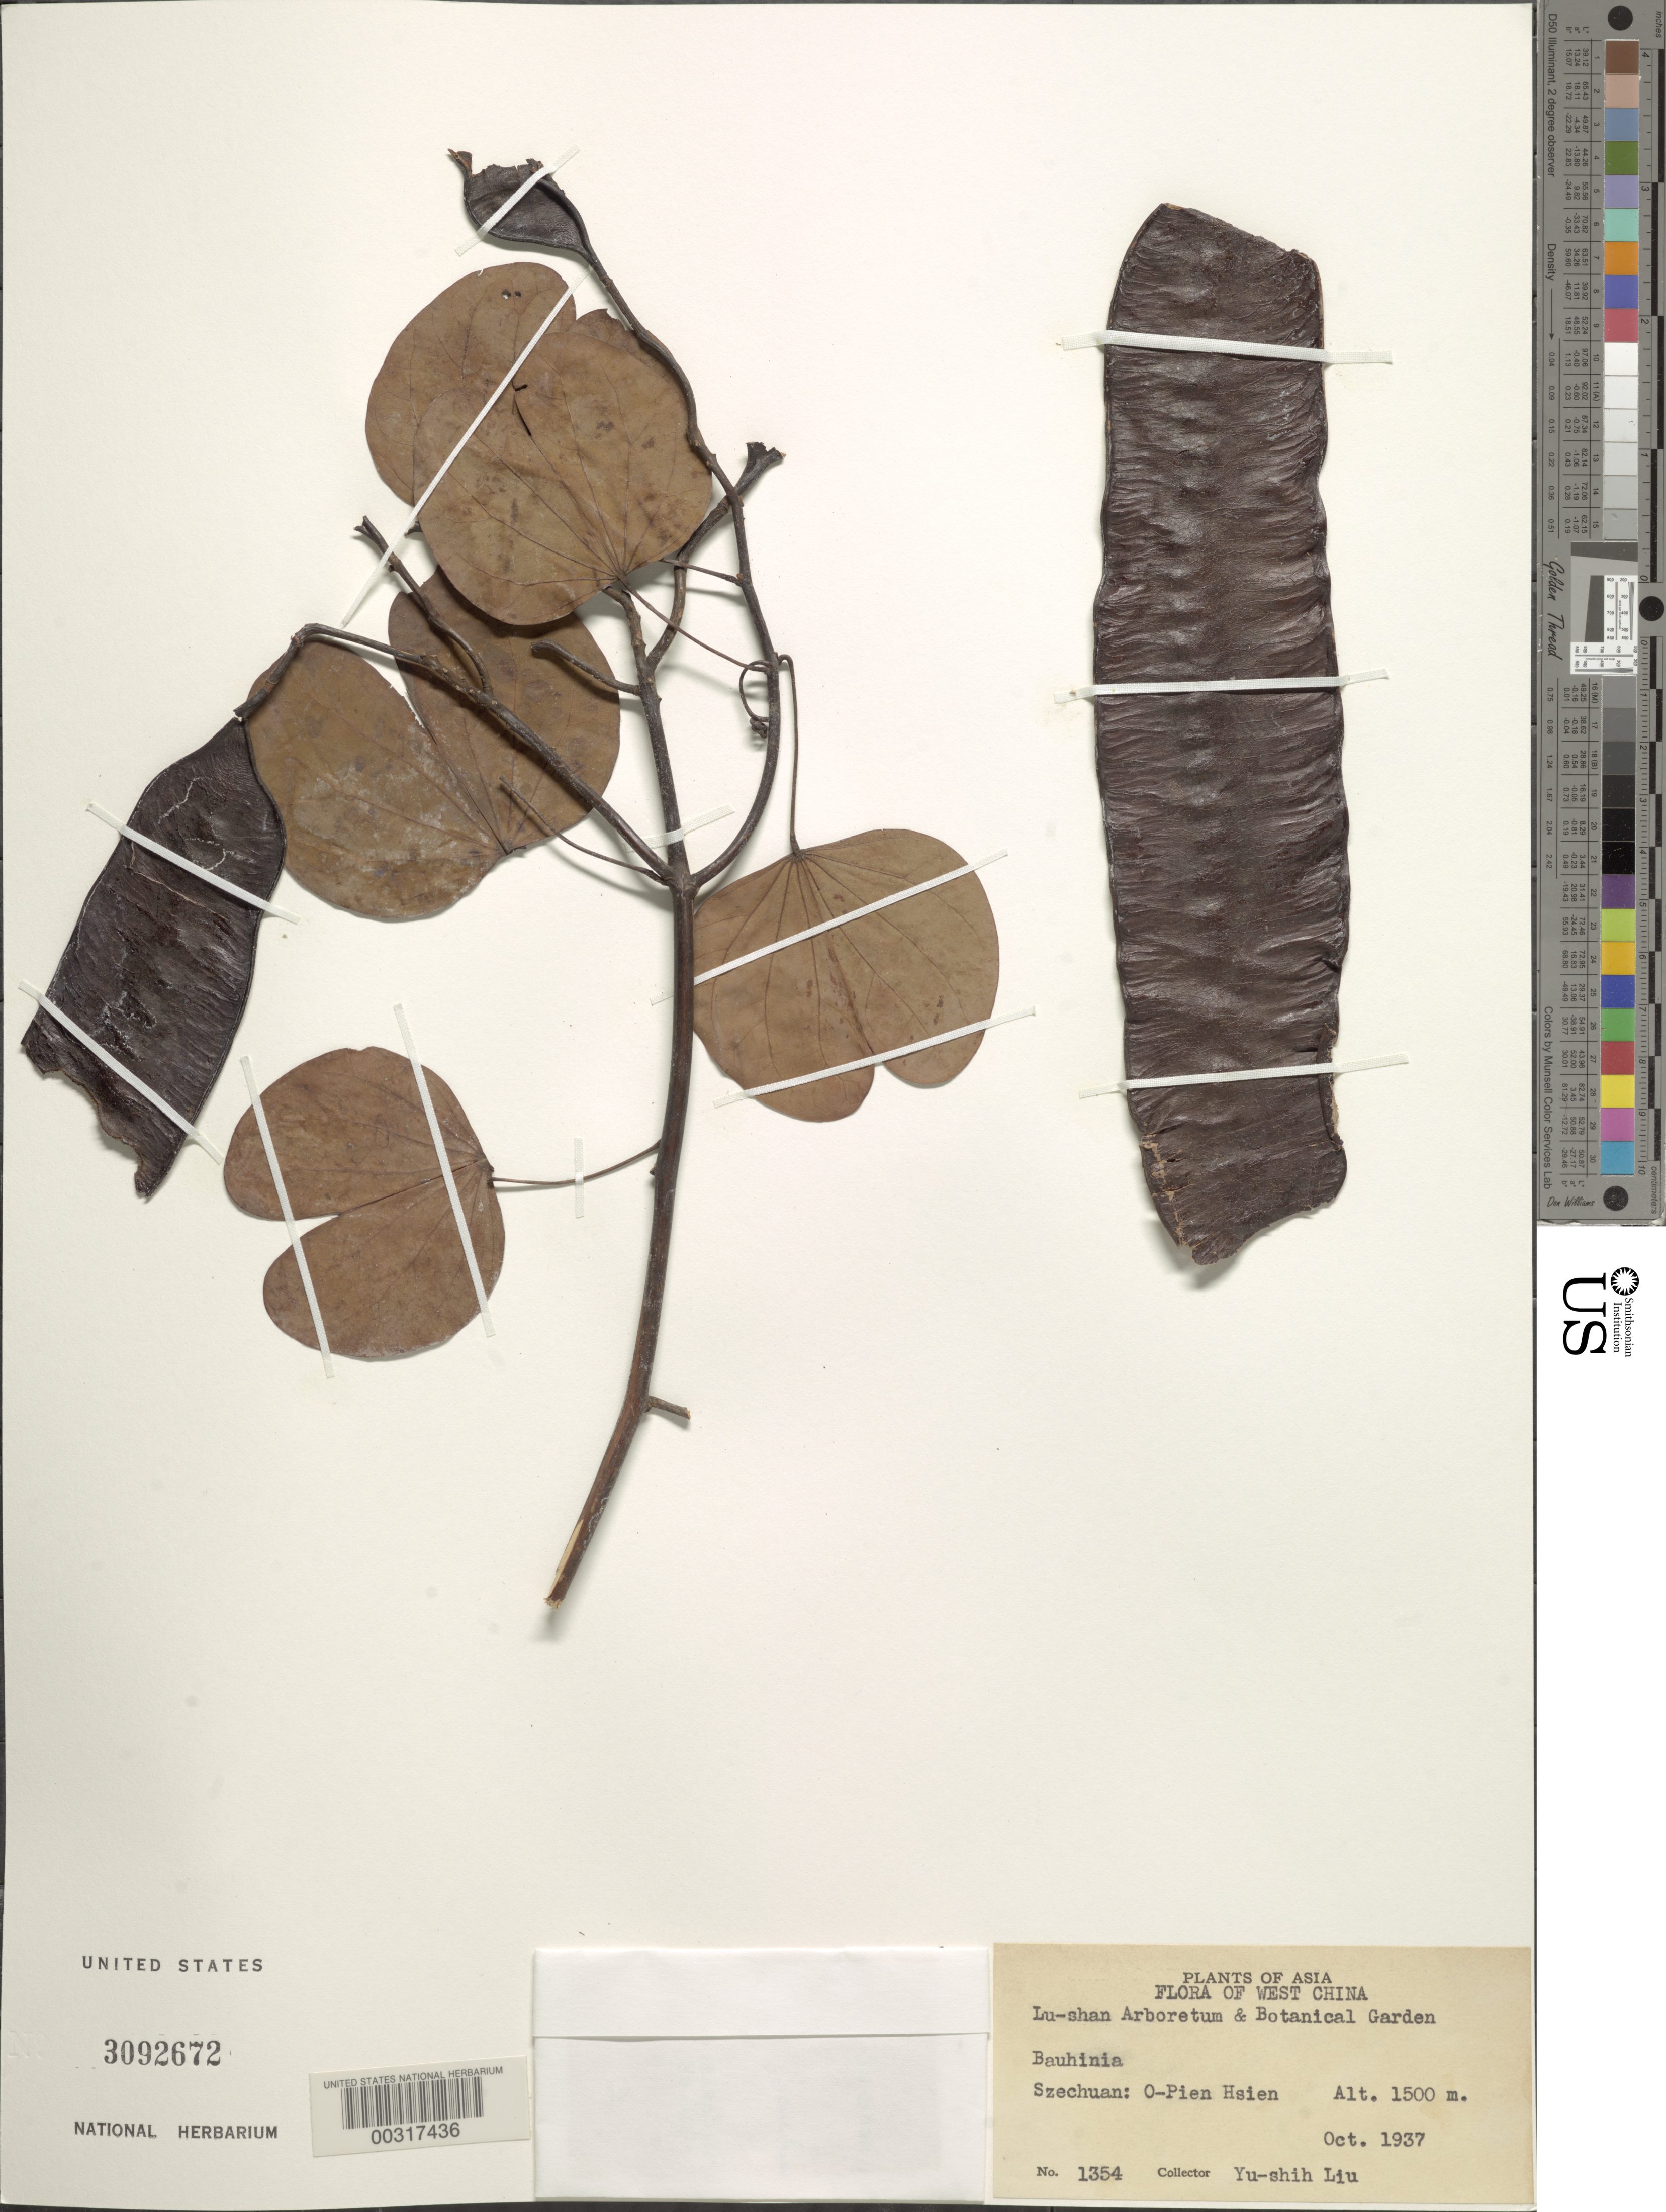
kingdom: Plantae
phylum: Tracheophyta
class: Magnoliopsida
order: Fabales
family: Fabaceae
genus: Phanera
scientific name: Phanera sp.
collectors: Y.-S. Liu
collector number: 1354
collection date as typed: Oct 1937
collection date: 1937-10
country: China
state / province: Sichuan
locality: O-pien hsien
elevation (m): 1500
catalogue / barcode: US 3092672